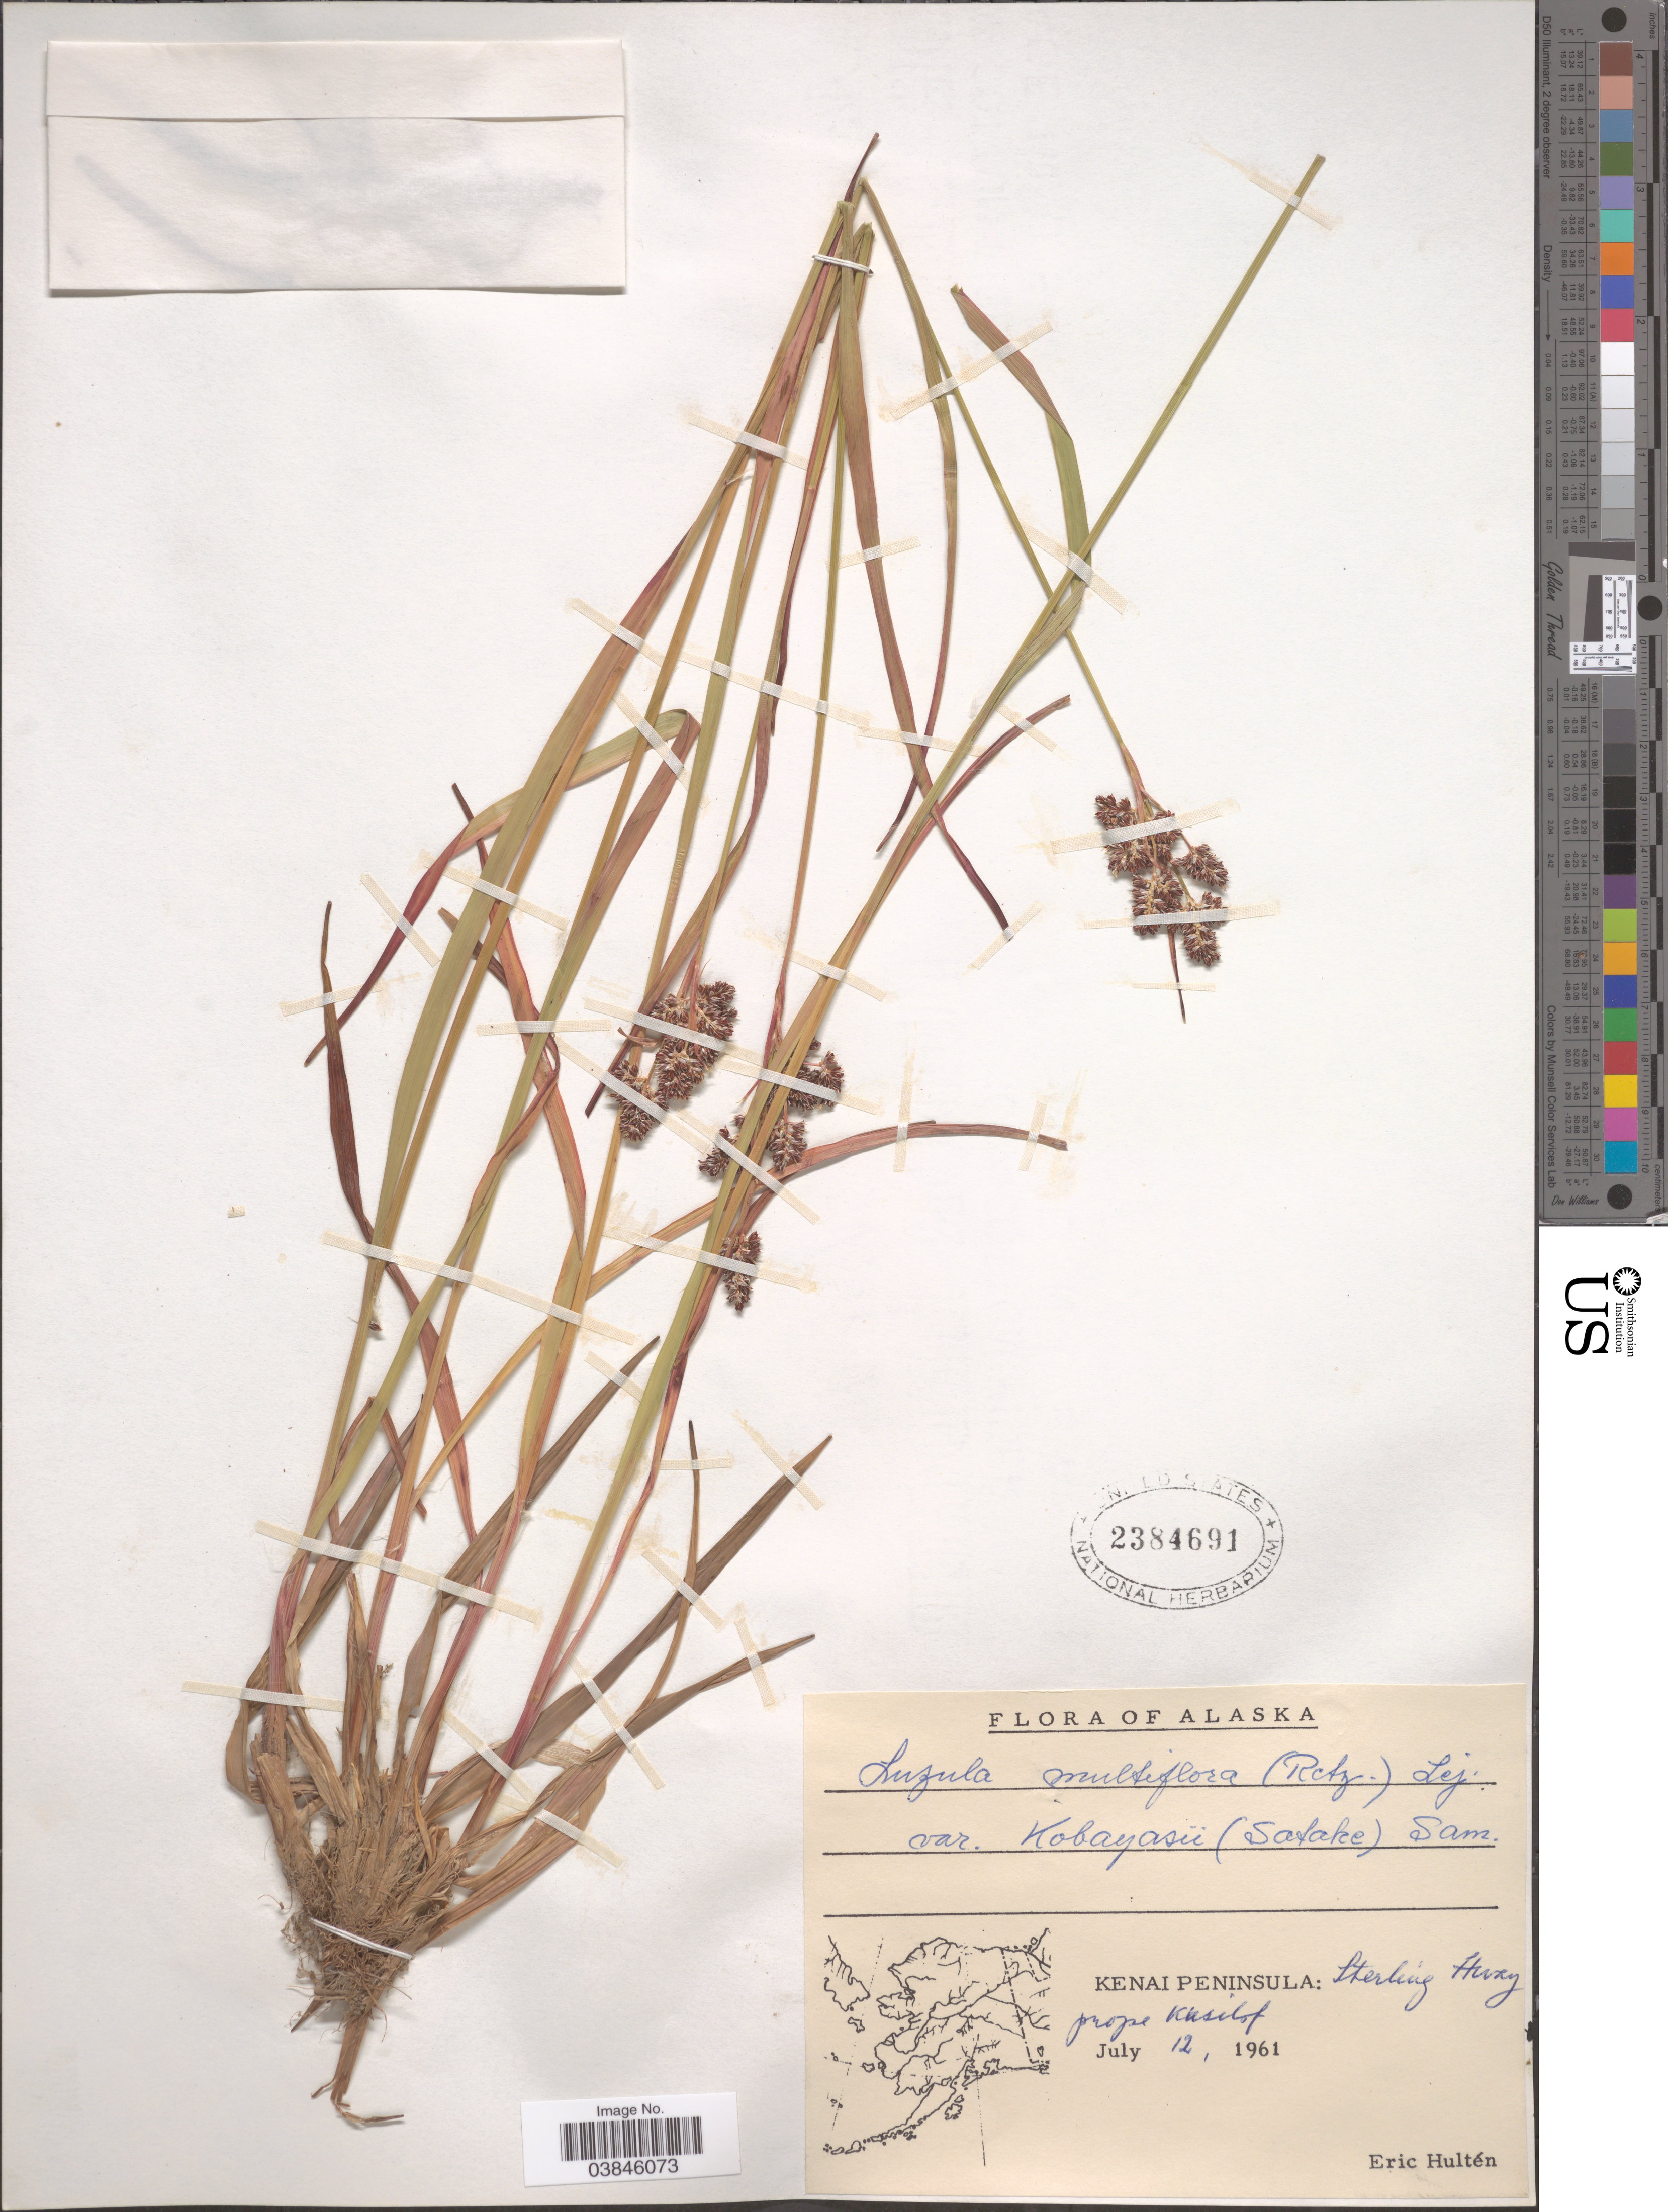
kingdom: Plantae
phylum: Tracheophyta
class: Liliopsida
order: Poales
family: Juncaceae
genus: Luzula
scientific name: Luzula multiflora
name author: (Ehrh.) Lej.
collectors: E. G. Hultén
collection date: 1961-07-12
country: United States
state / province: Alaska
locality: Kenai Peninsula: Sterling Hway prope Kusilof.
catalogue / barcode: US 2384691